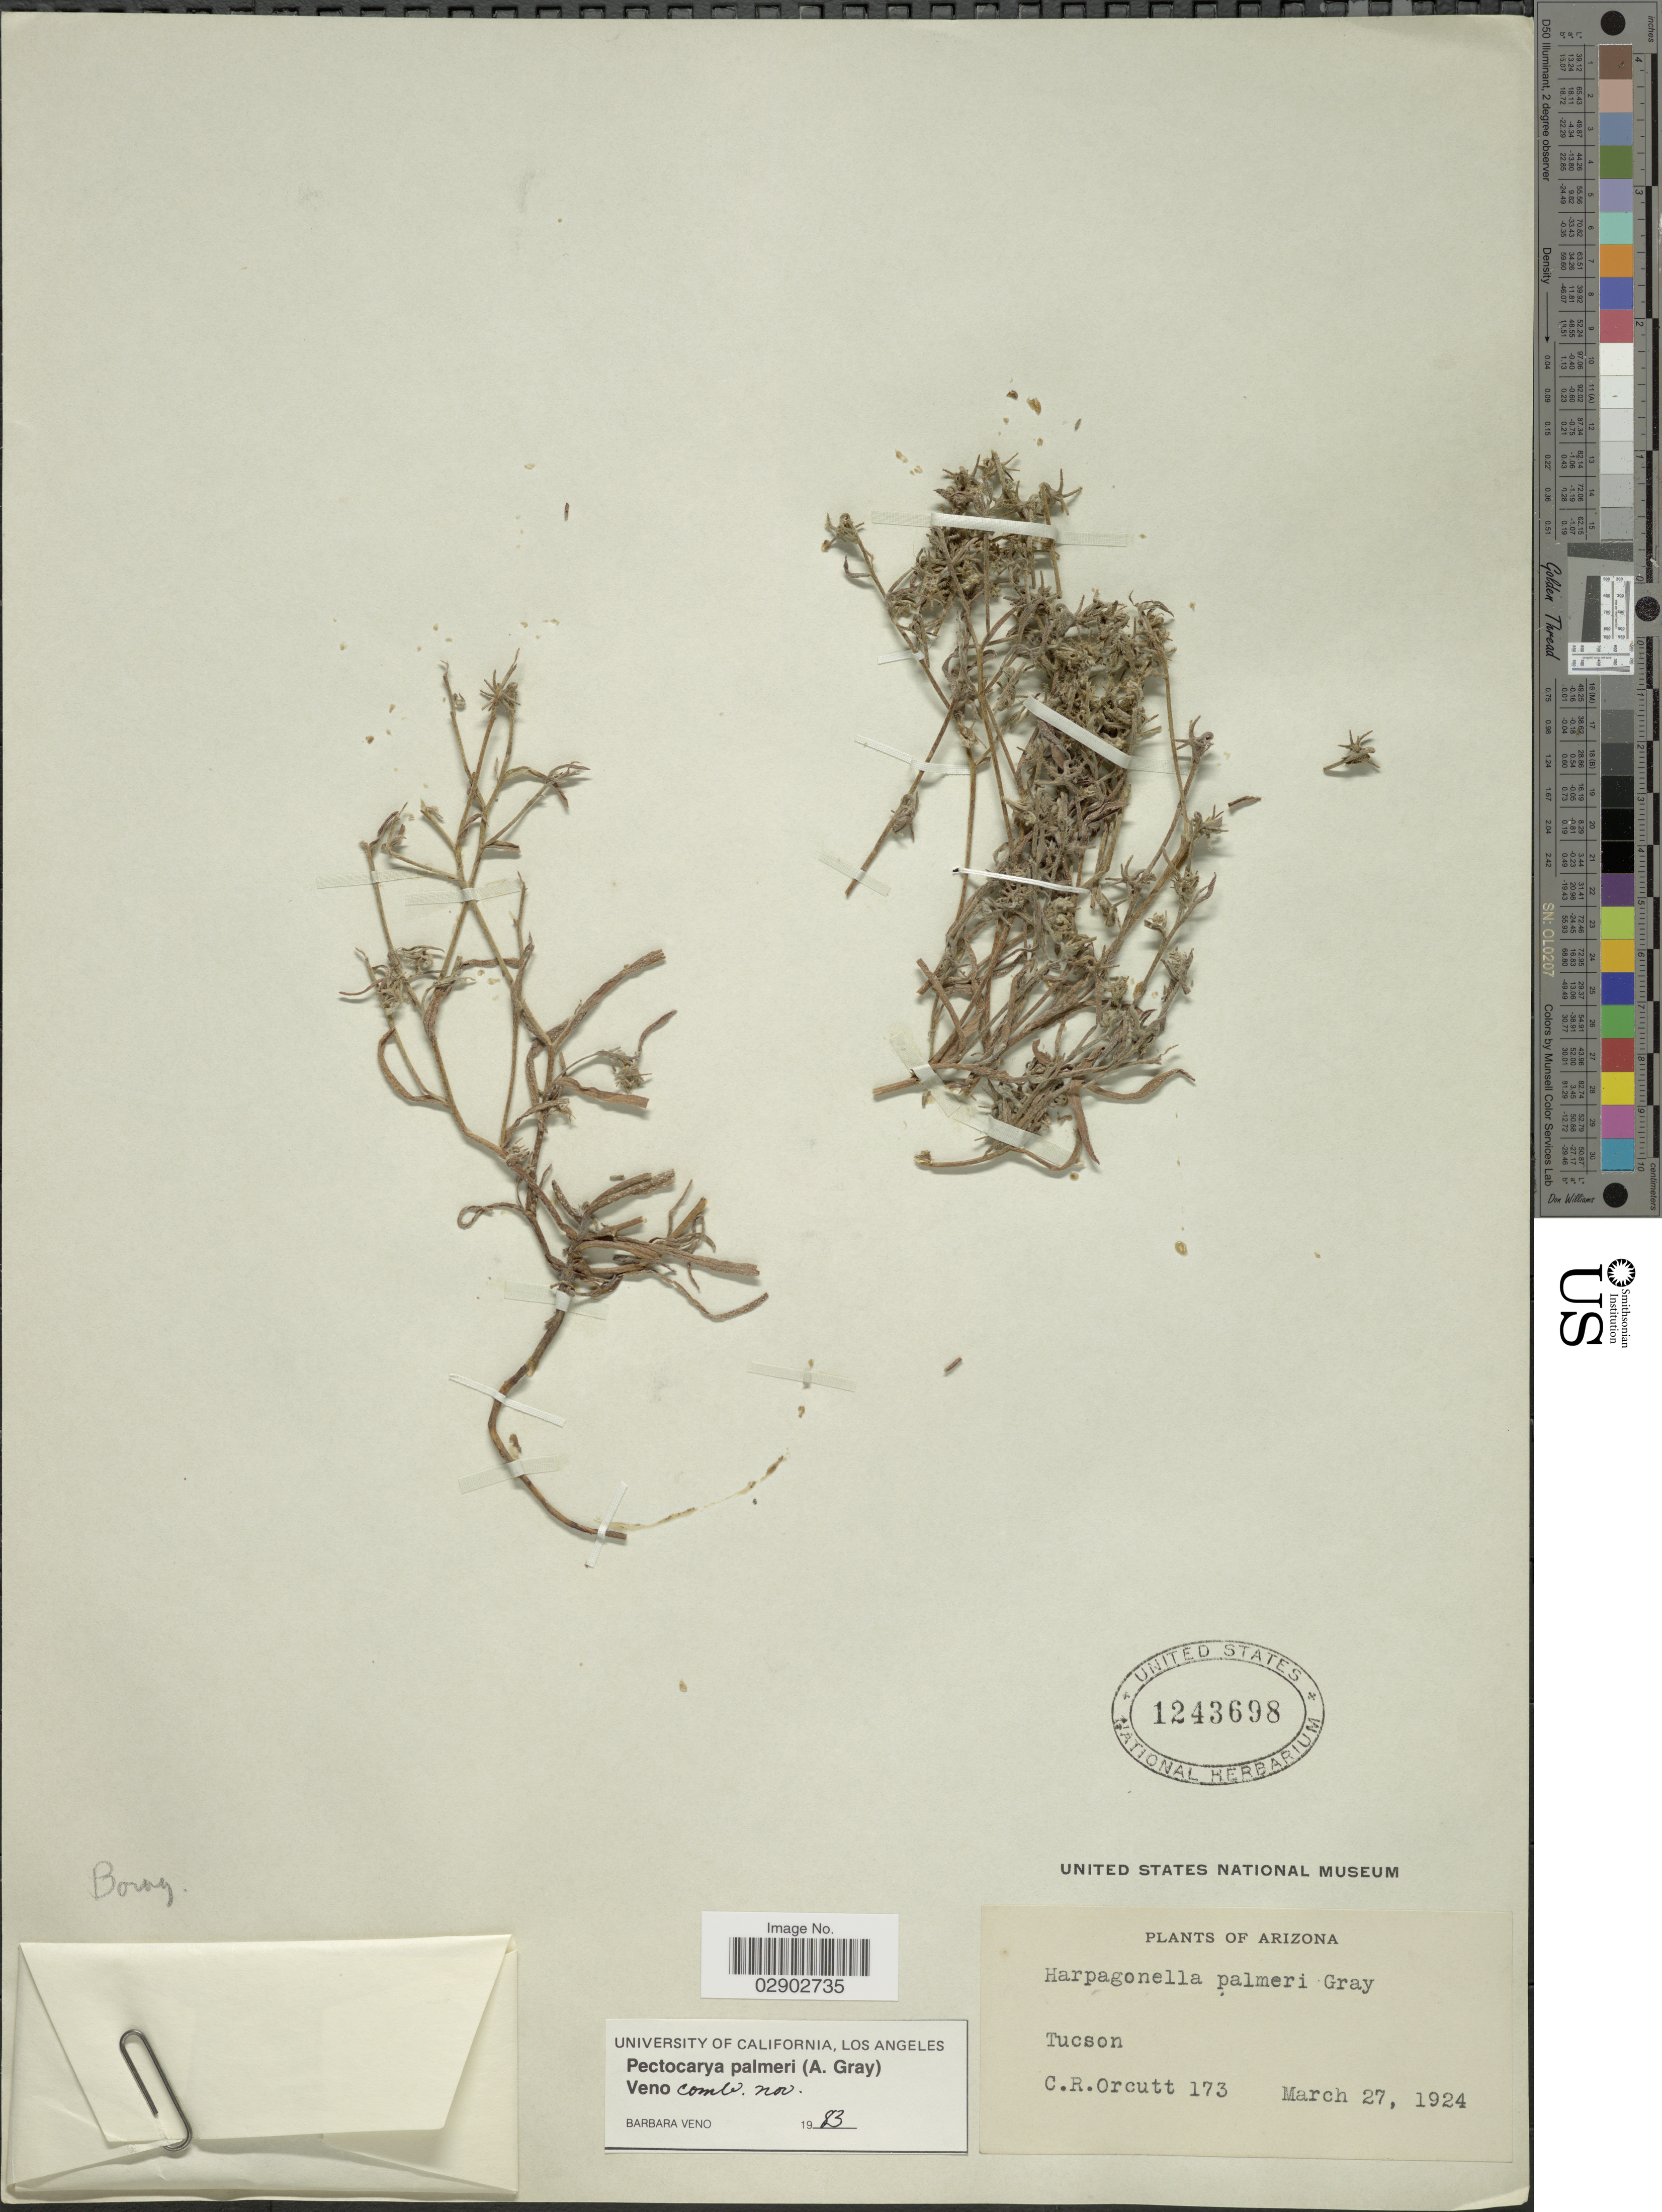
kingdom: Plantae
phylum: Tracheophyta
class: Magnoliopsida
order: Boraginales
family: Boraginaceae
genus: Harpagonella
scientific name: Harpagonella palmeri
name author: A. Gray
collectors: C. R. Orcutt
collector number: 173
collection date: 1924-03-27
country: United States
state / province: Arizona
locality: Tucson.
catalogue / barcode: US 1243698